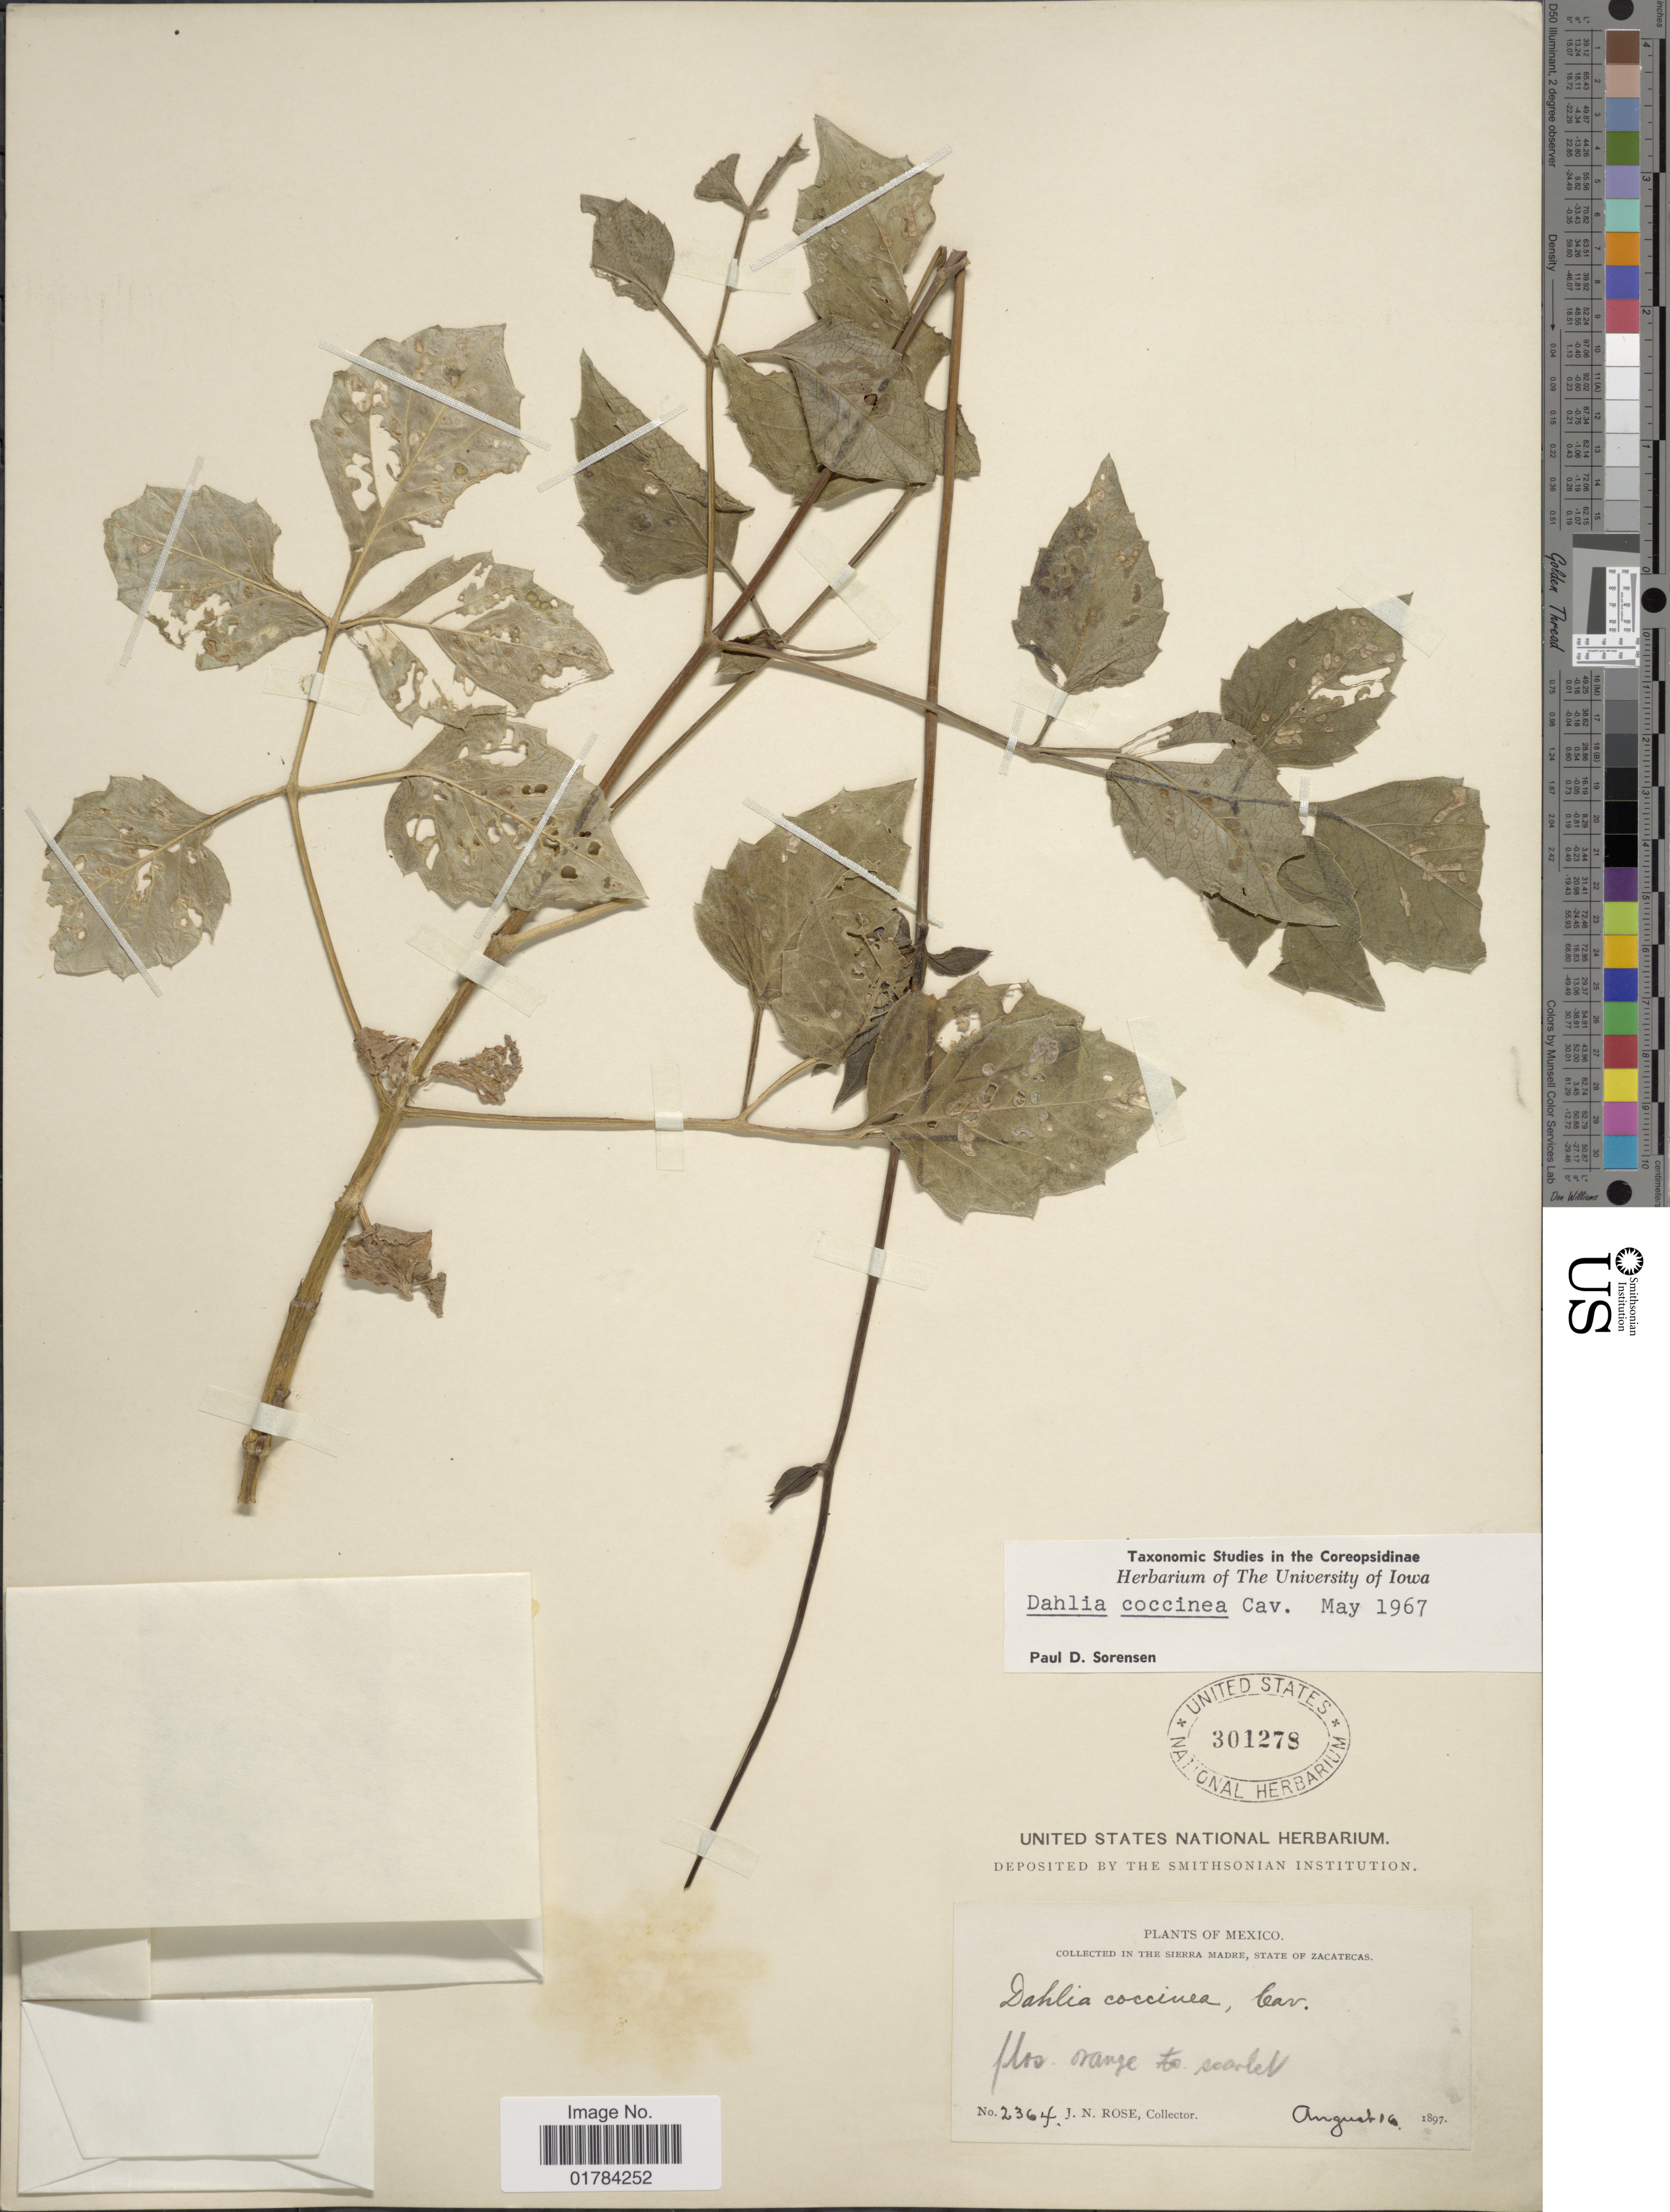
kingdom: Plantae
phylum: Tracheophyta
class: Magnoliopsida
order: Asterales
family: Asteraceae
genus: Dahlia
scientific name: Dahlia coccinea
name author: Cav.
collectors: J. N. Rose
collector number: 2364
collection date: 1897-08-16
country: Mexico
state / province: Zacatecas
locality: Sierra Madre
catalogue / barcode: US 301278